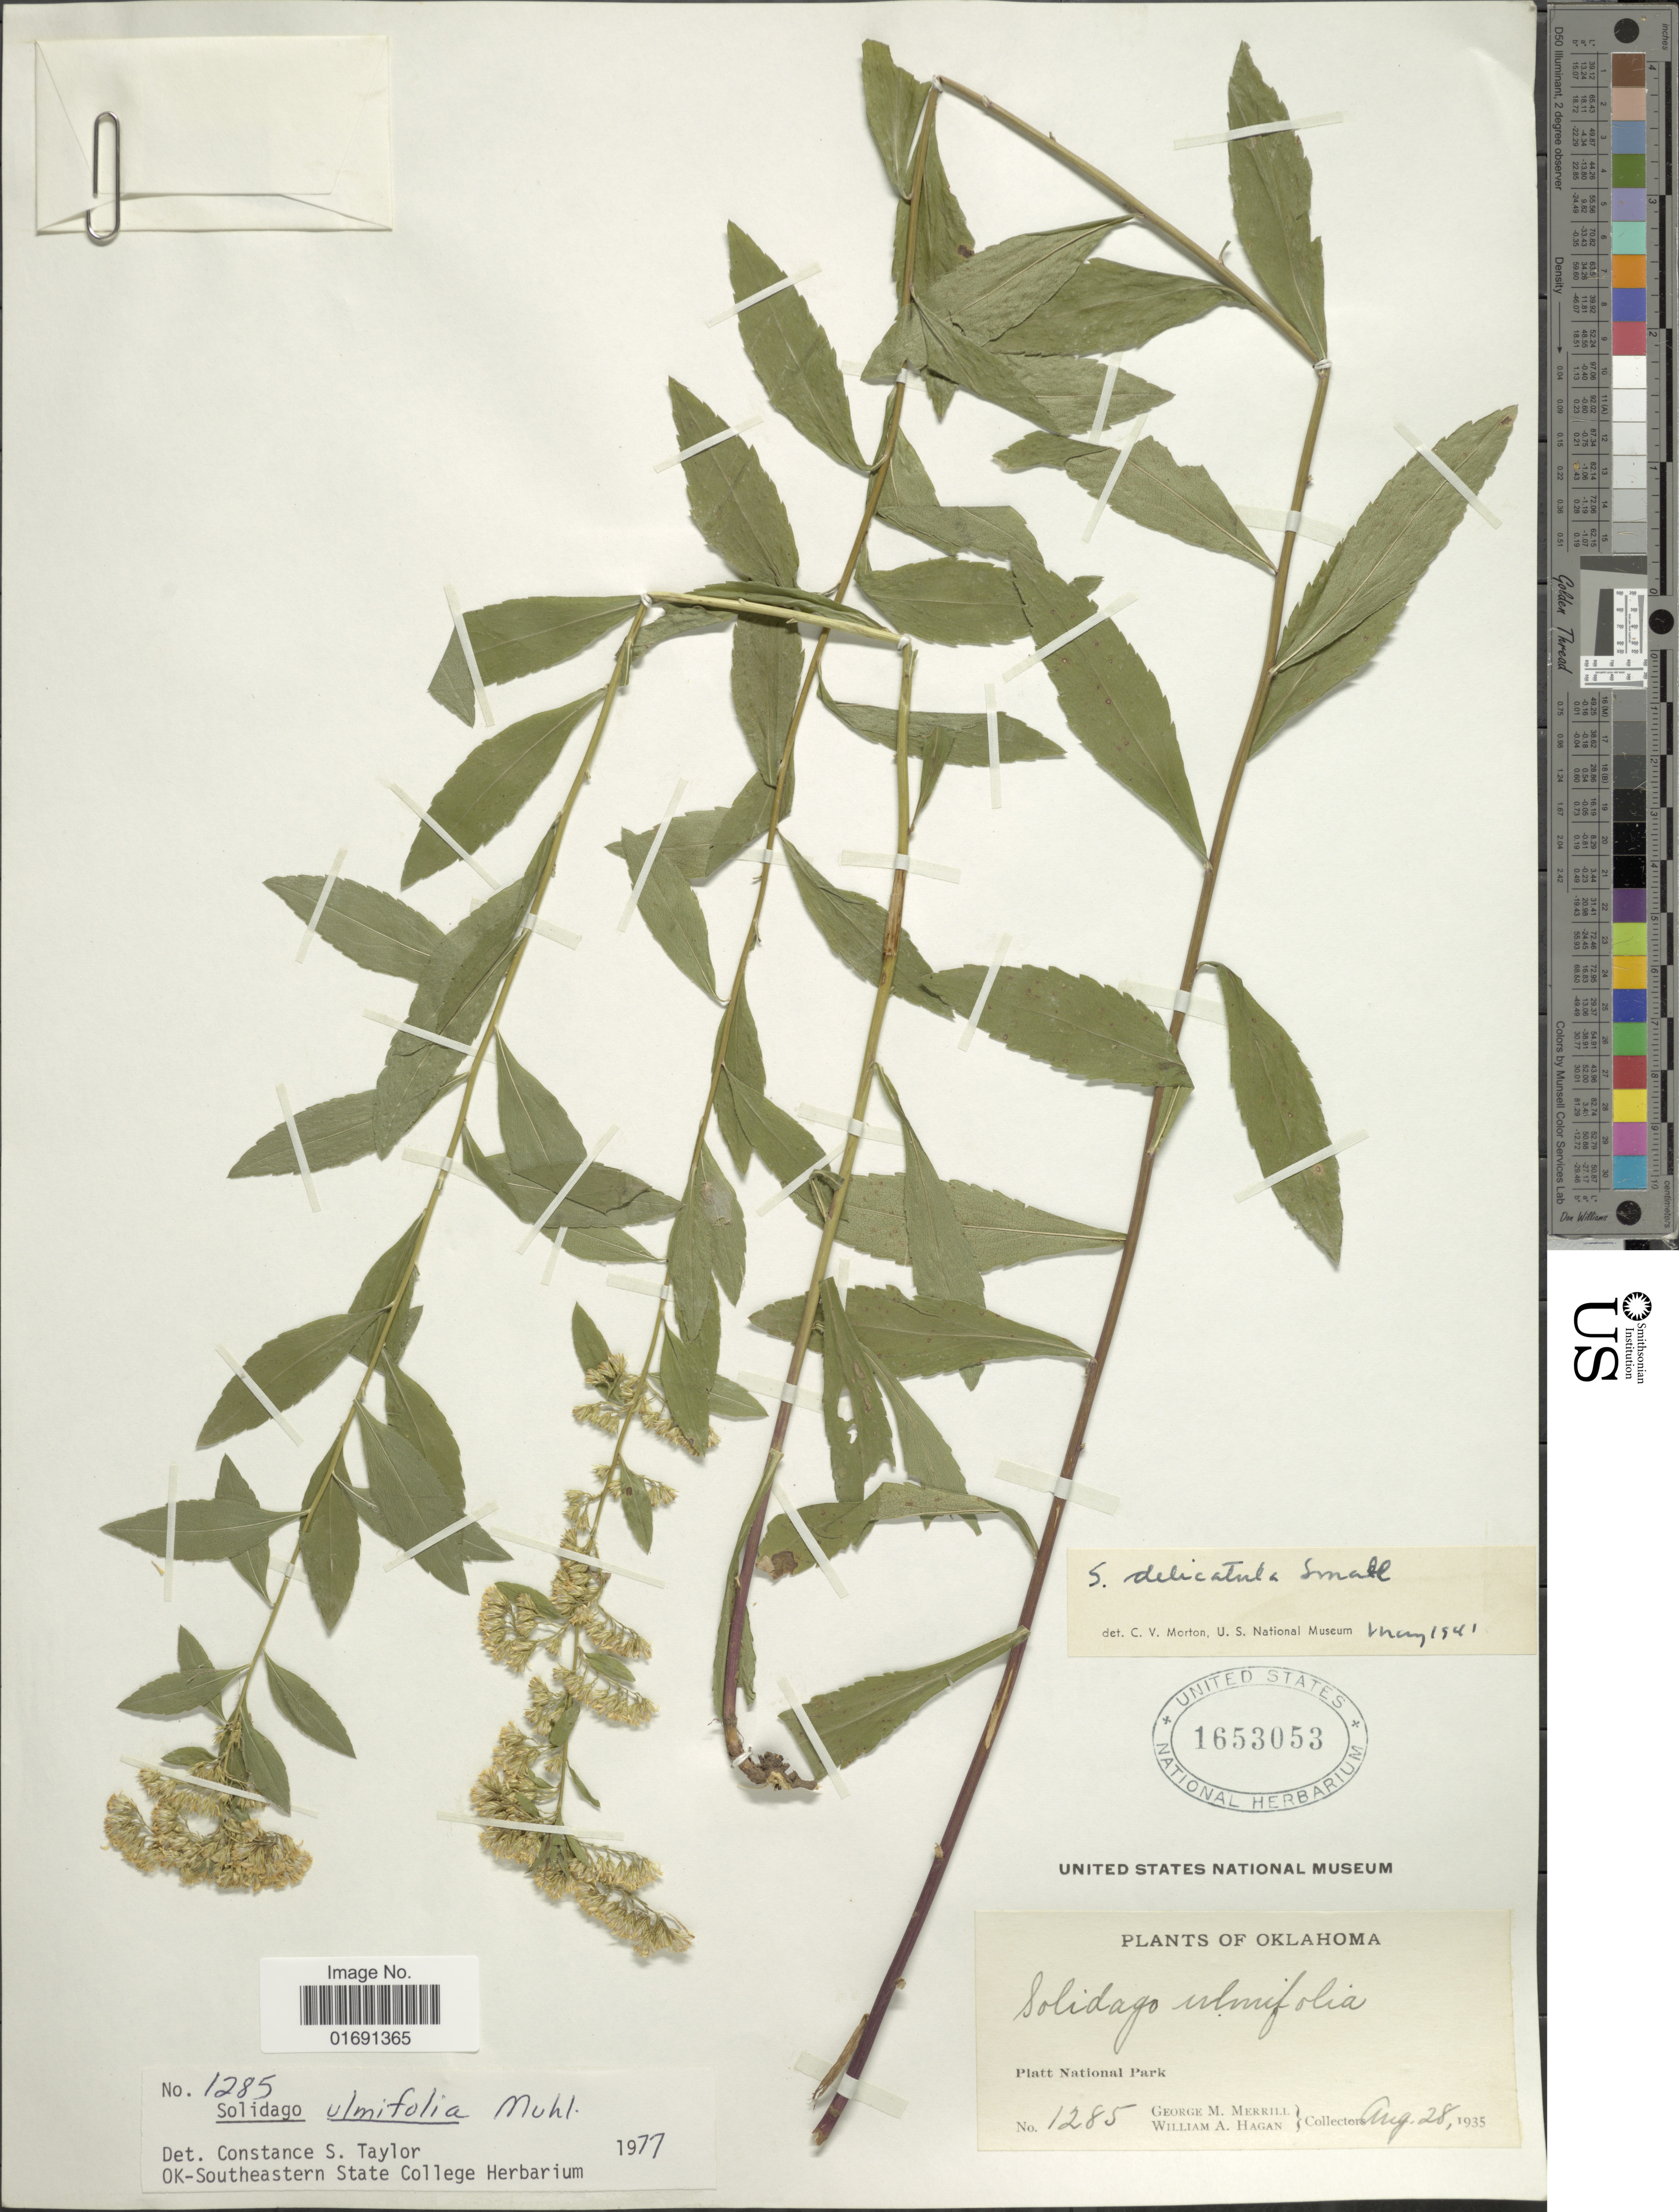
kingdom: Plantae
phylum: Tracheophyta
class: Magnoliopsida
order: Asterales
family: Asteraceae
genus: Solidago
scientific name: Solidago ulmifolia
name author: Muhl. ex Willd.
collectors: G. M. Merrill & W. Hagan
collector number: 1285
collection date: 1935-08-28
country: United States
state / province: Oklahoma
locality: Platt National Park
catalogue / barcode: US 1653053